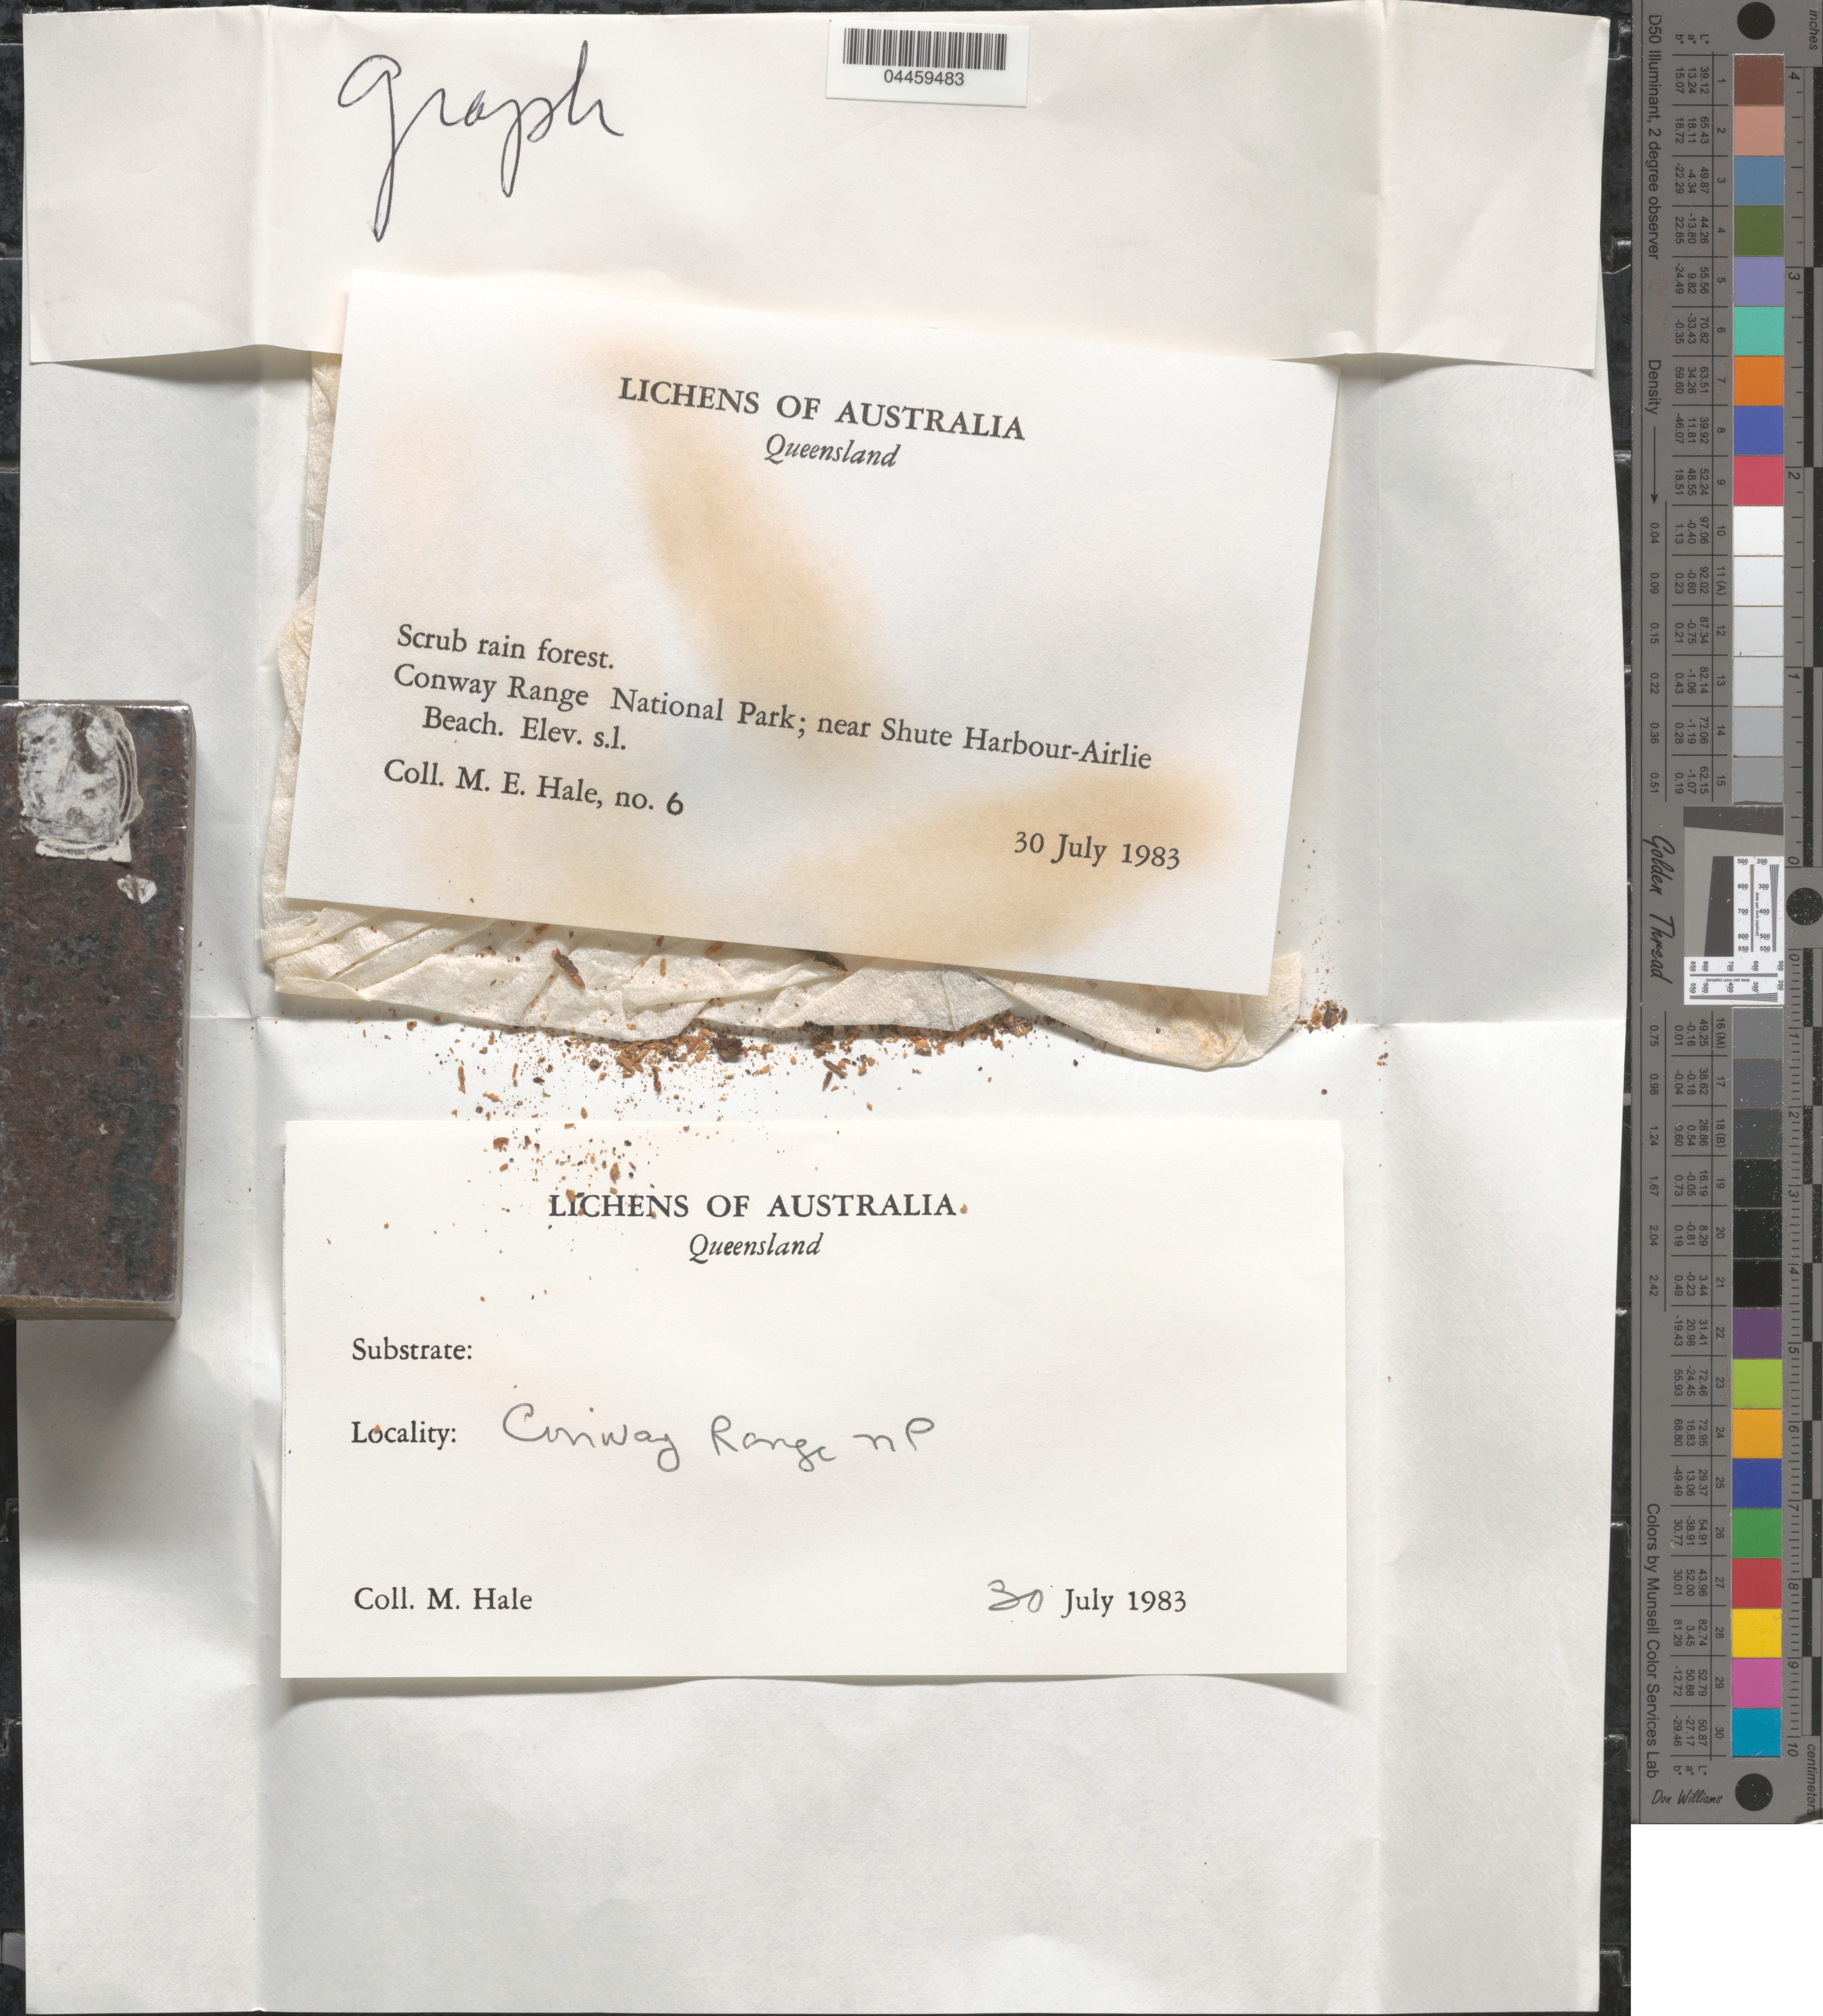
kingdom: Fungi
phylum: Ascomycota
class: Lecanoromycetes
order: Ostropales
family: Graphidaceae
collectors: M. Hale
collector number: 6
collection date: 1983-07-30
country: Australia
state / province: Queensland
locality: Conway Range National Park; near Shute Harbour-Airlie Beach.